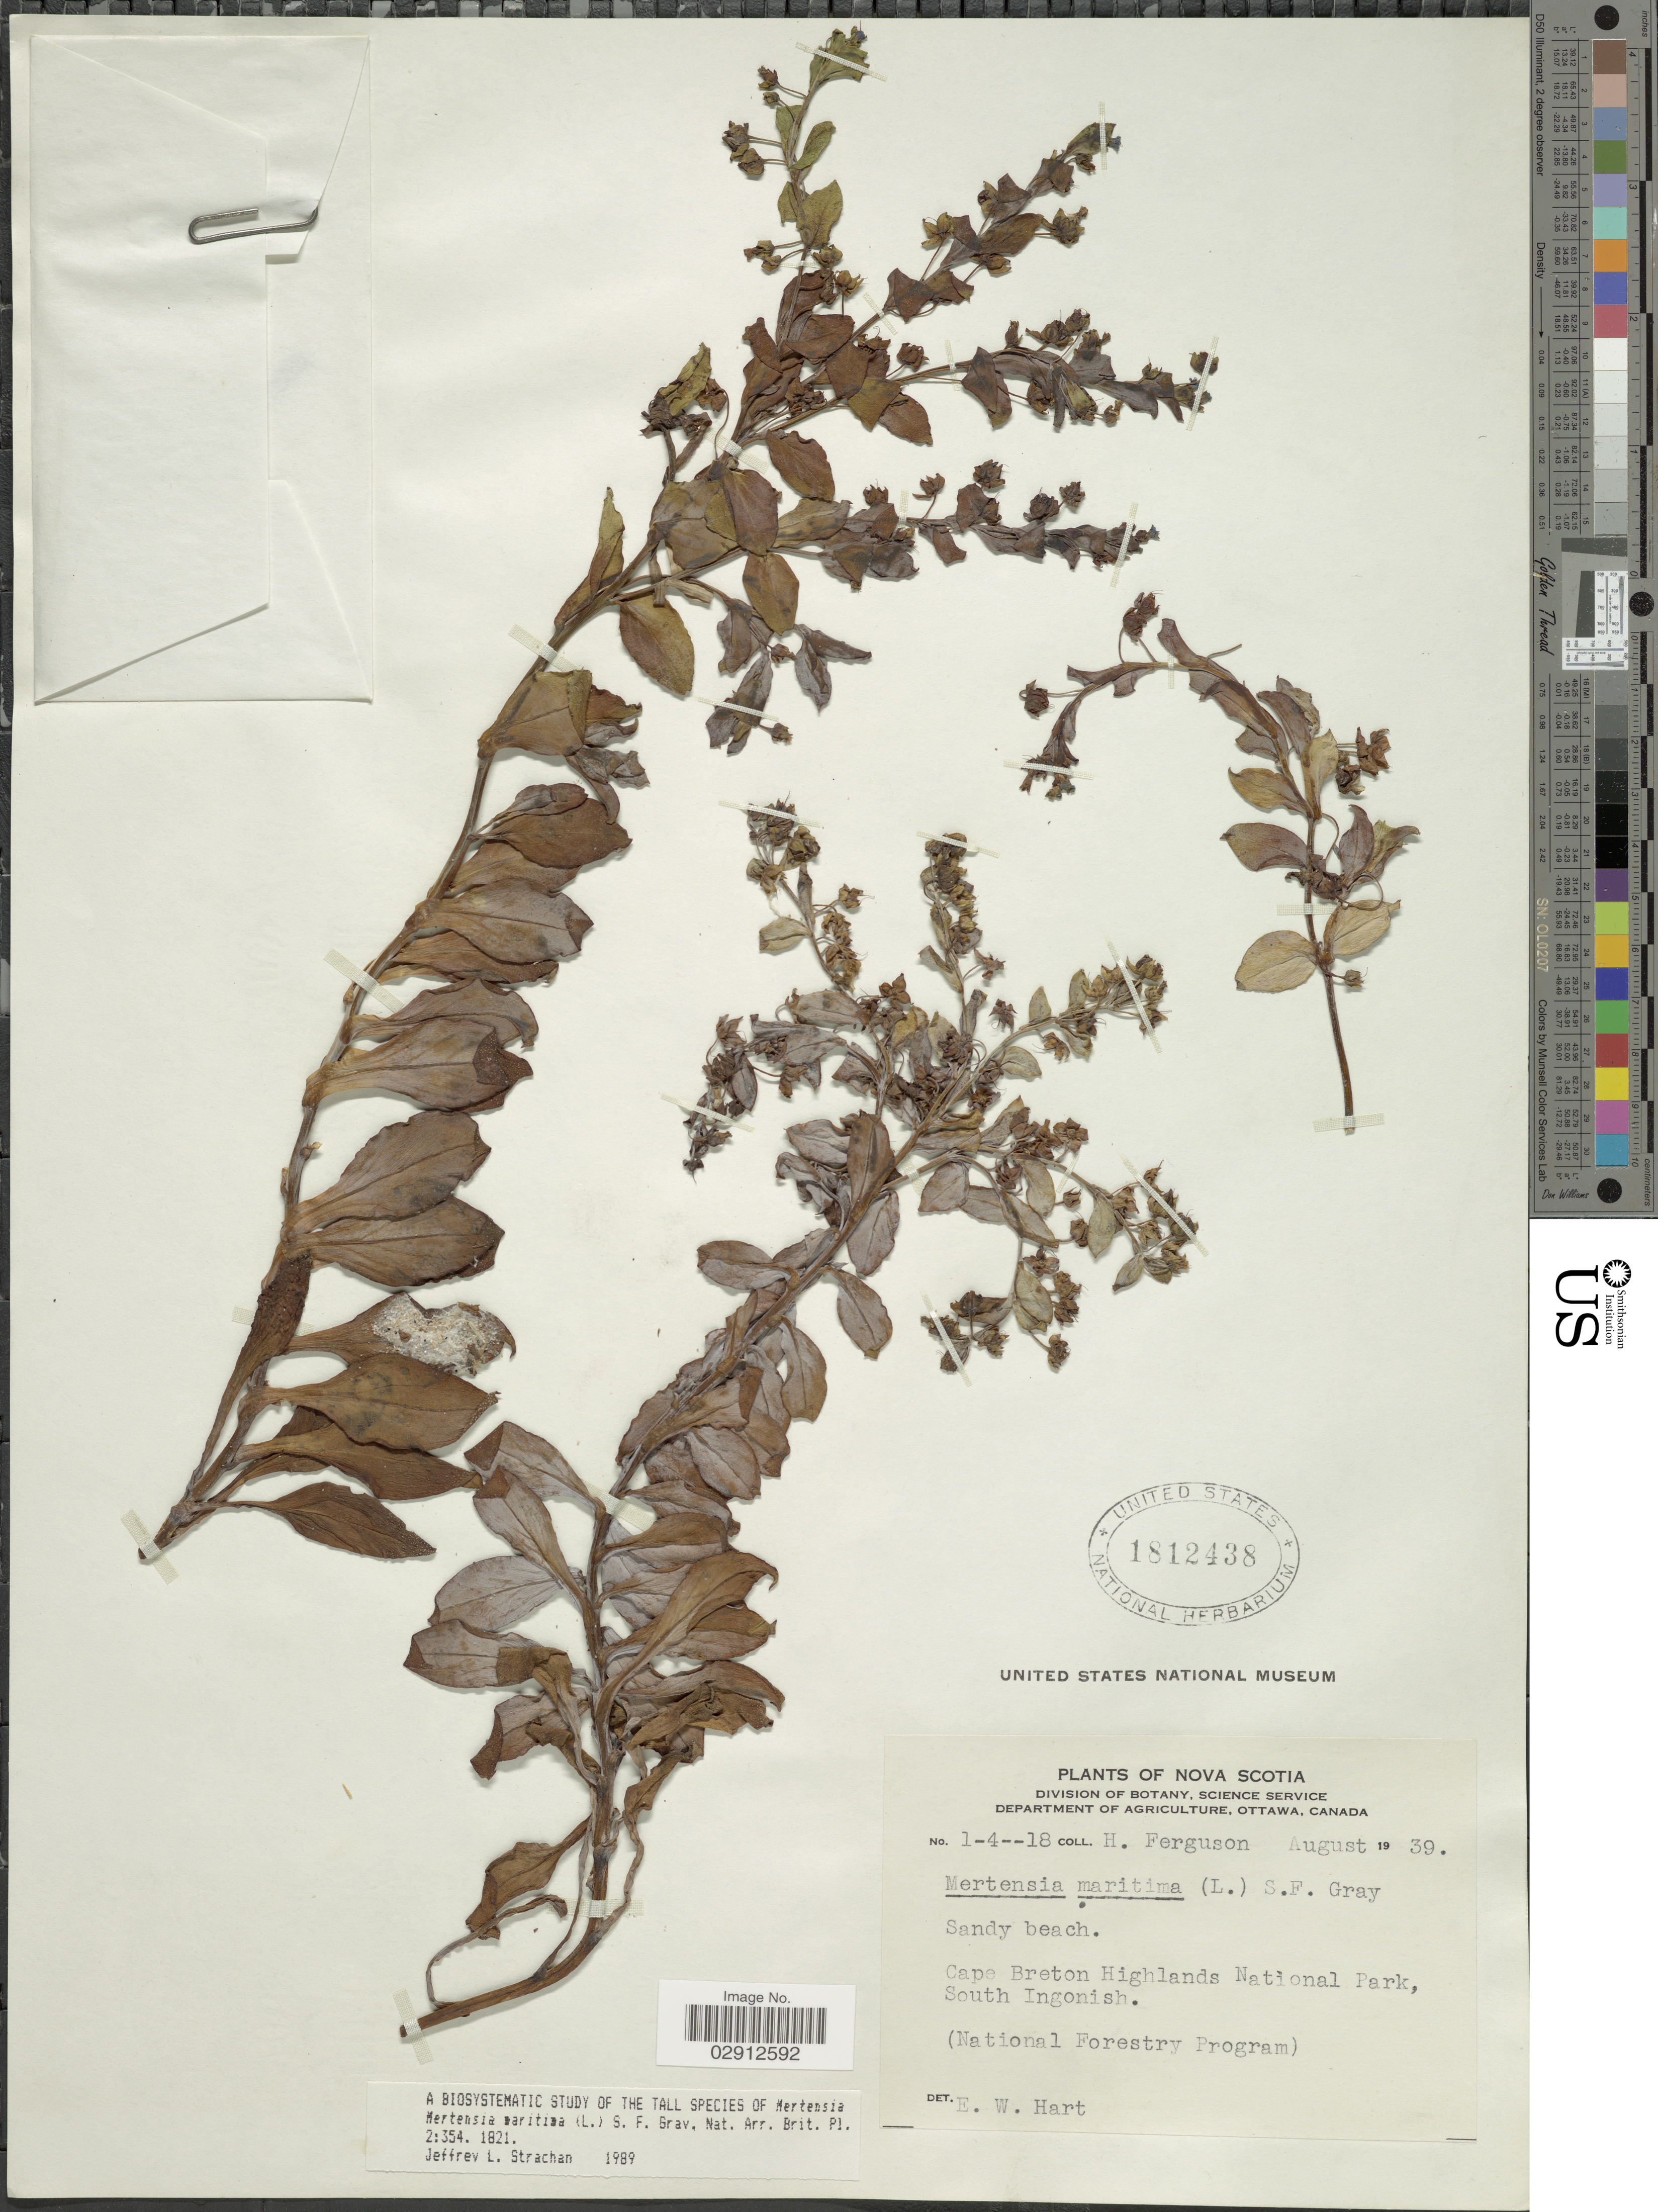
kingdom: Plantae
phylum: Tracheophyta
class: Magnoliopsida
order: Boraginales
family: Boraginaceae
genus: Mertensia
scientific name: Mertensia maritima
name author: (L.) S.F. Gray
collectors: H. Ferguson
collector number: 1-4-18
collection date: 1939-08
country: Canada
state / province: Nova Scotia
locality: Cape Breton Highlands National Park, South Ingonish.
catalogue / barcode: US 1812438